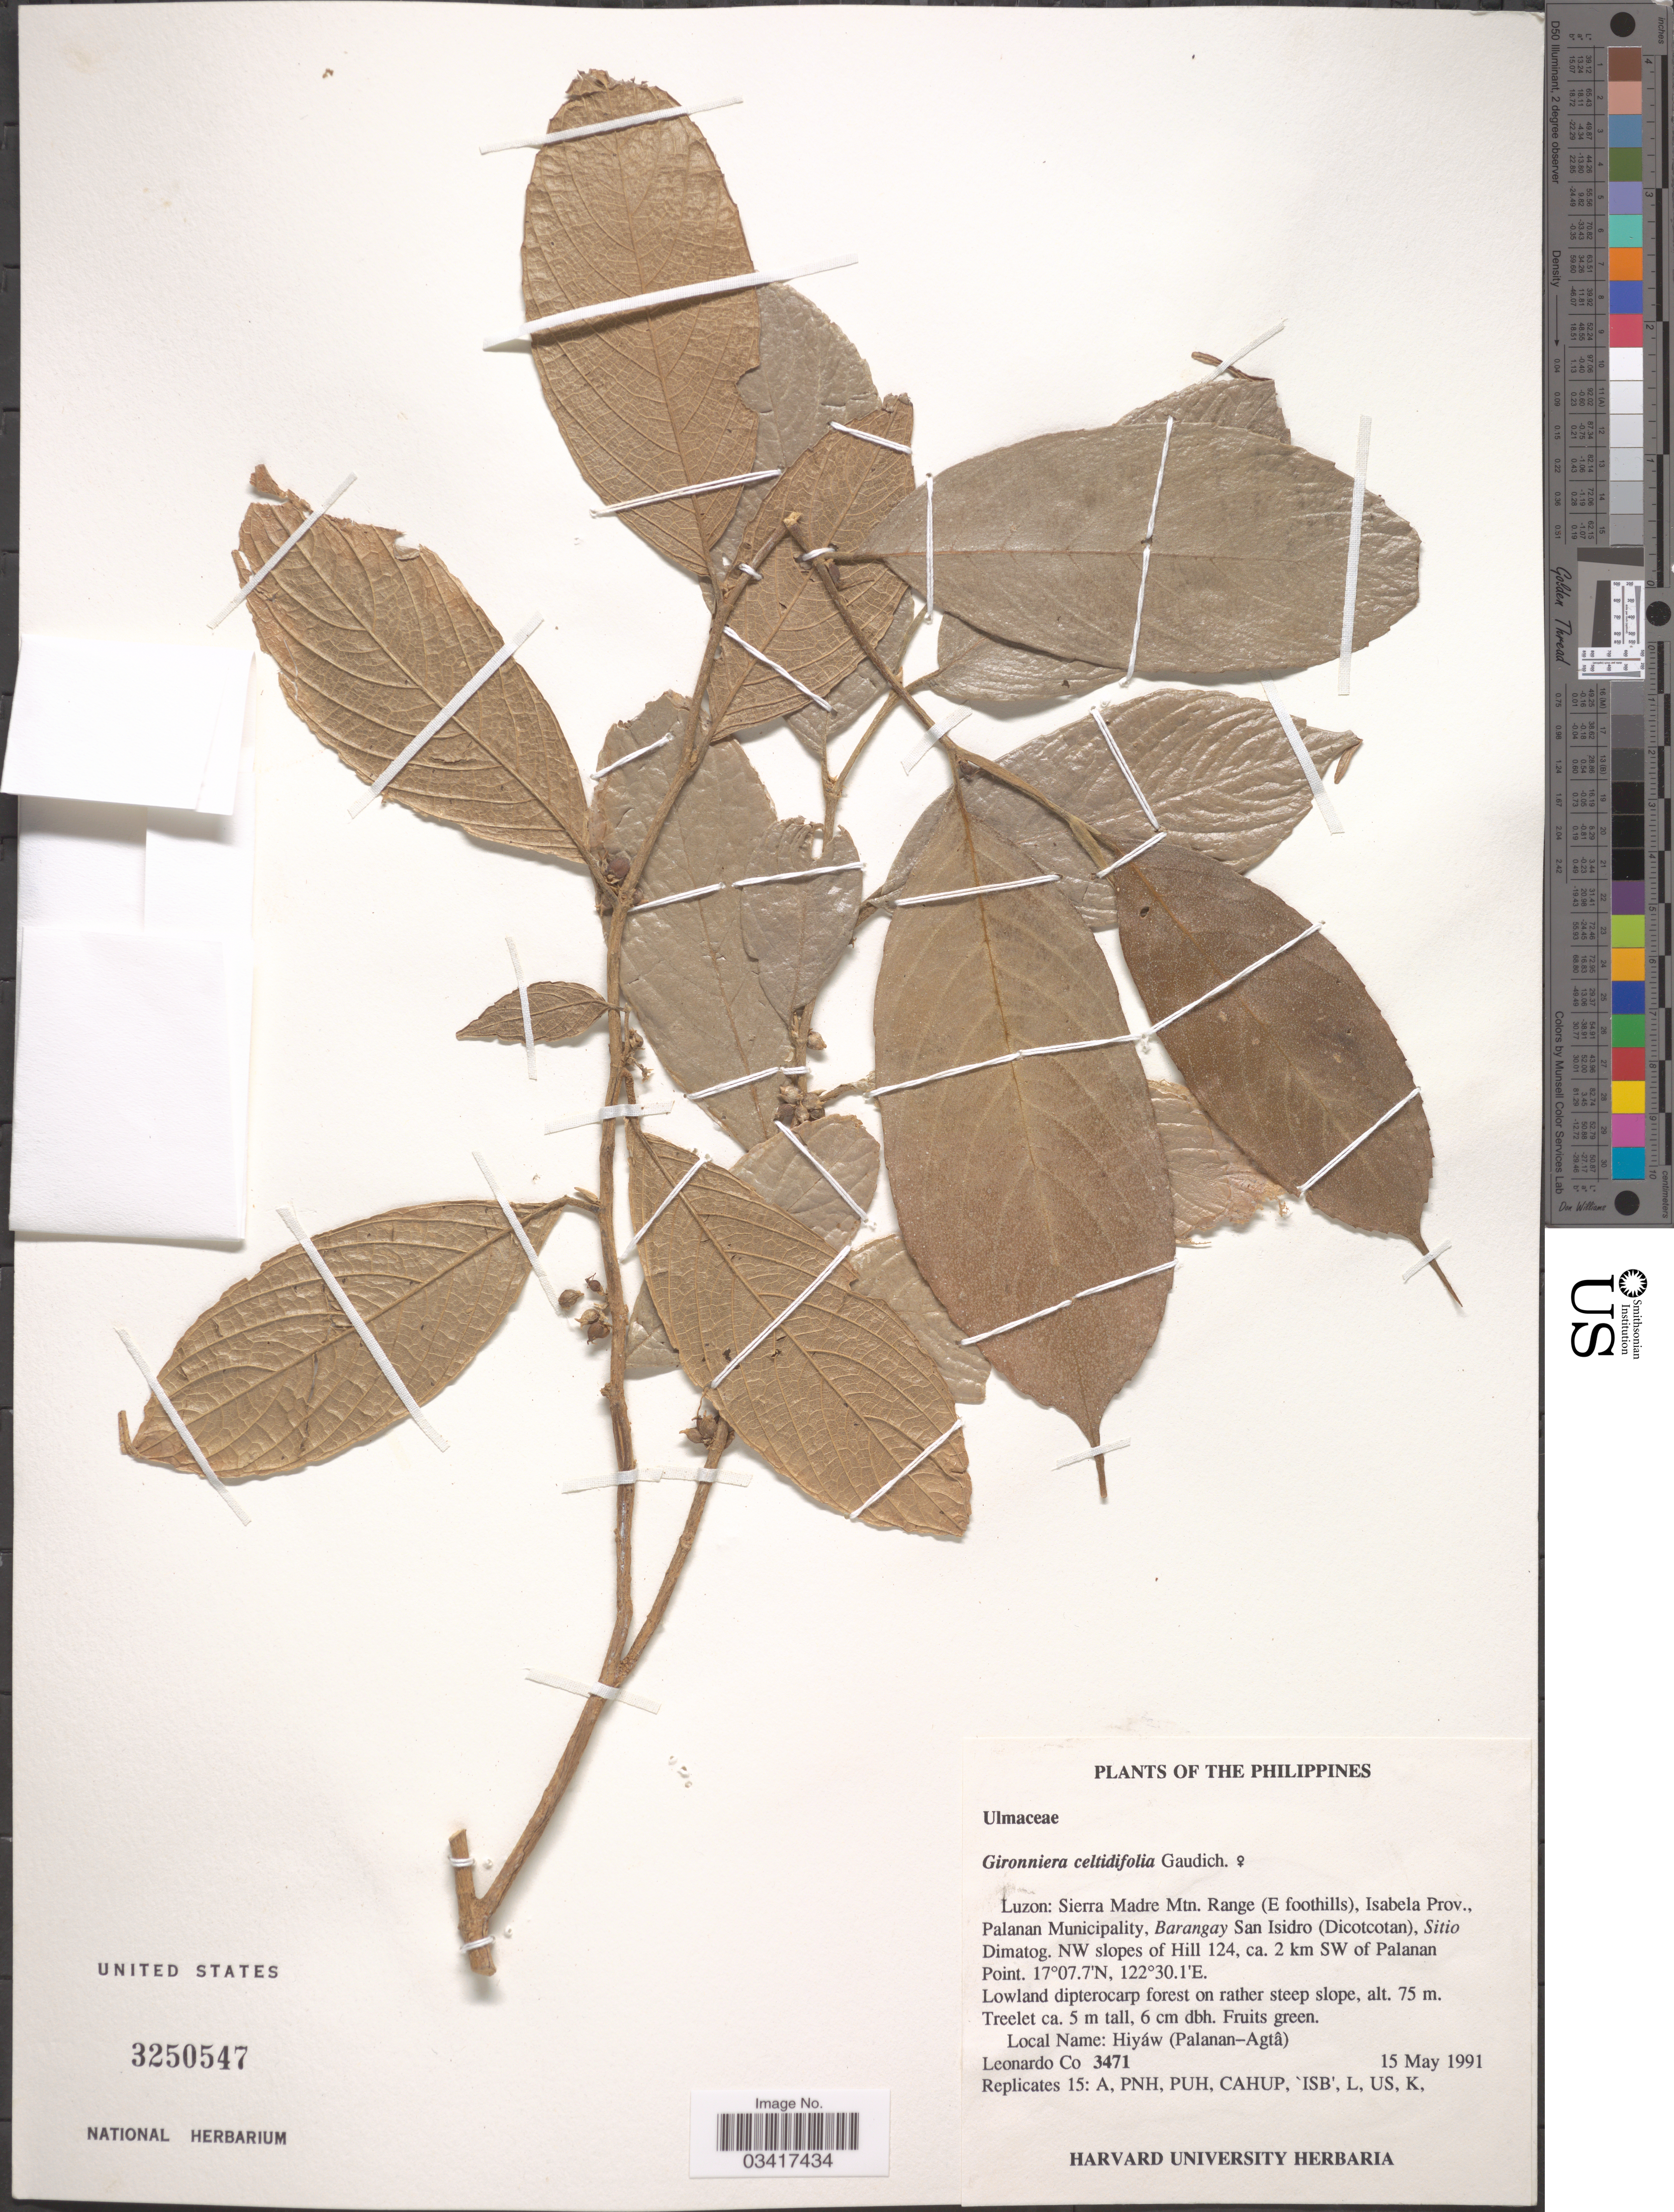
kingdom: Plantae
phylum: Tracheophyta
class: Magnoliopsida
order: Rosales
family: Cannabaceae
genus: Gironniera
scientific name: Gironniera celtidifolia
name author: Gaudich.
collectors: L. Co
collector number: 3471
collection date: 1991-05-15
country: Philippines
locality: Luzon: Sierra Madre Mtn. Range (E foothills), Isabela Prov., Palanan Municipality, Barangay San Isidro (Dicotcotan), Sitio Dimatog. NW slopes of Hill, ca. 2 km SW of Palanan Point.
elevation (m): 75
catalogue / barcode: US 3250547